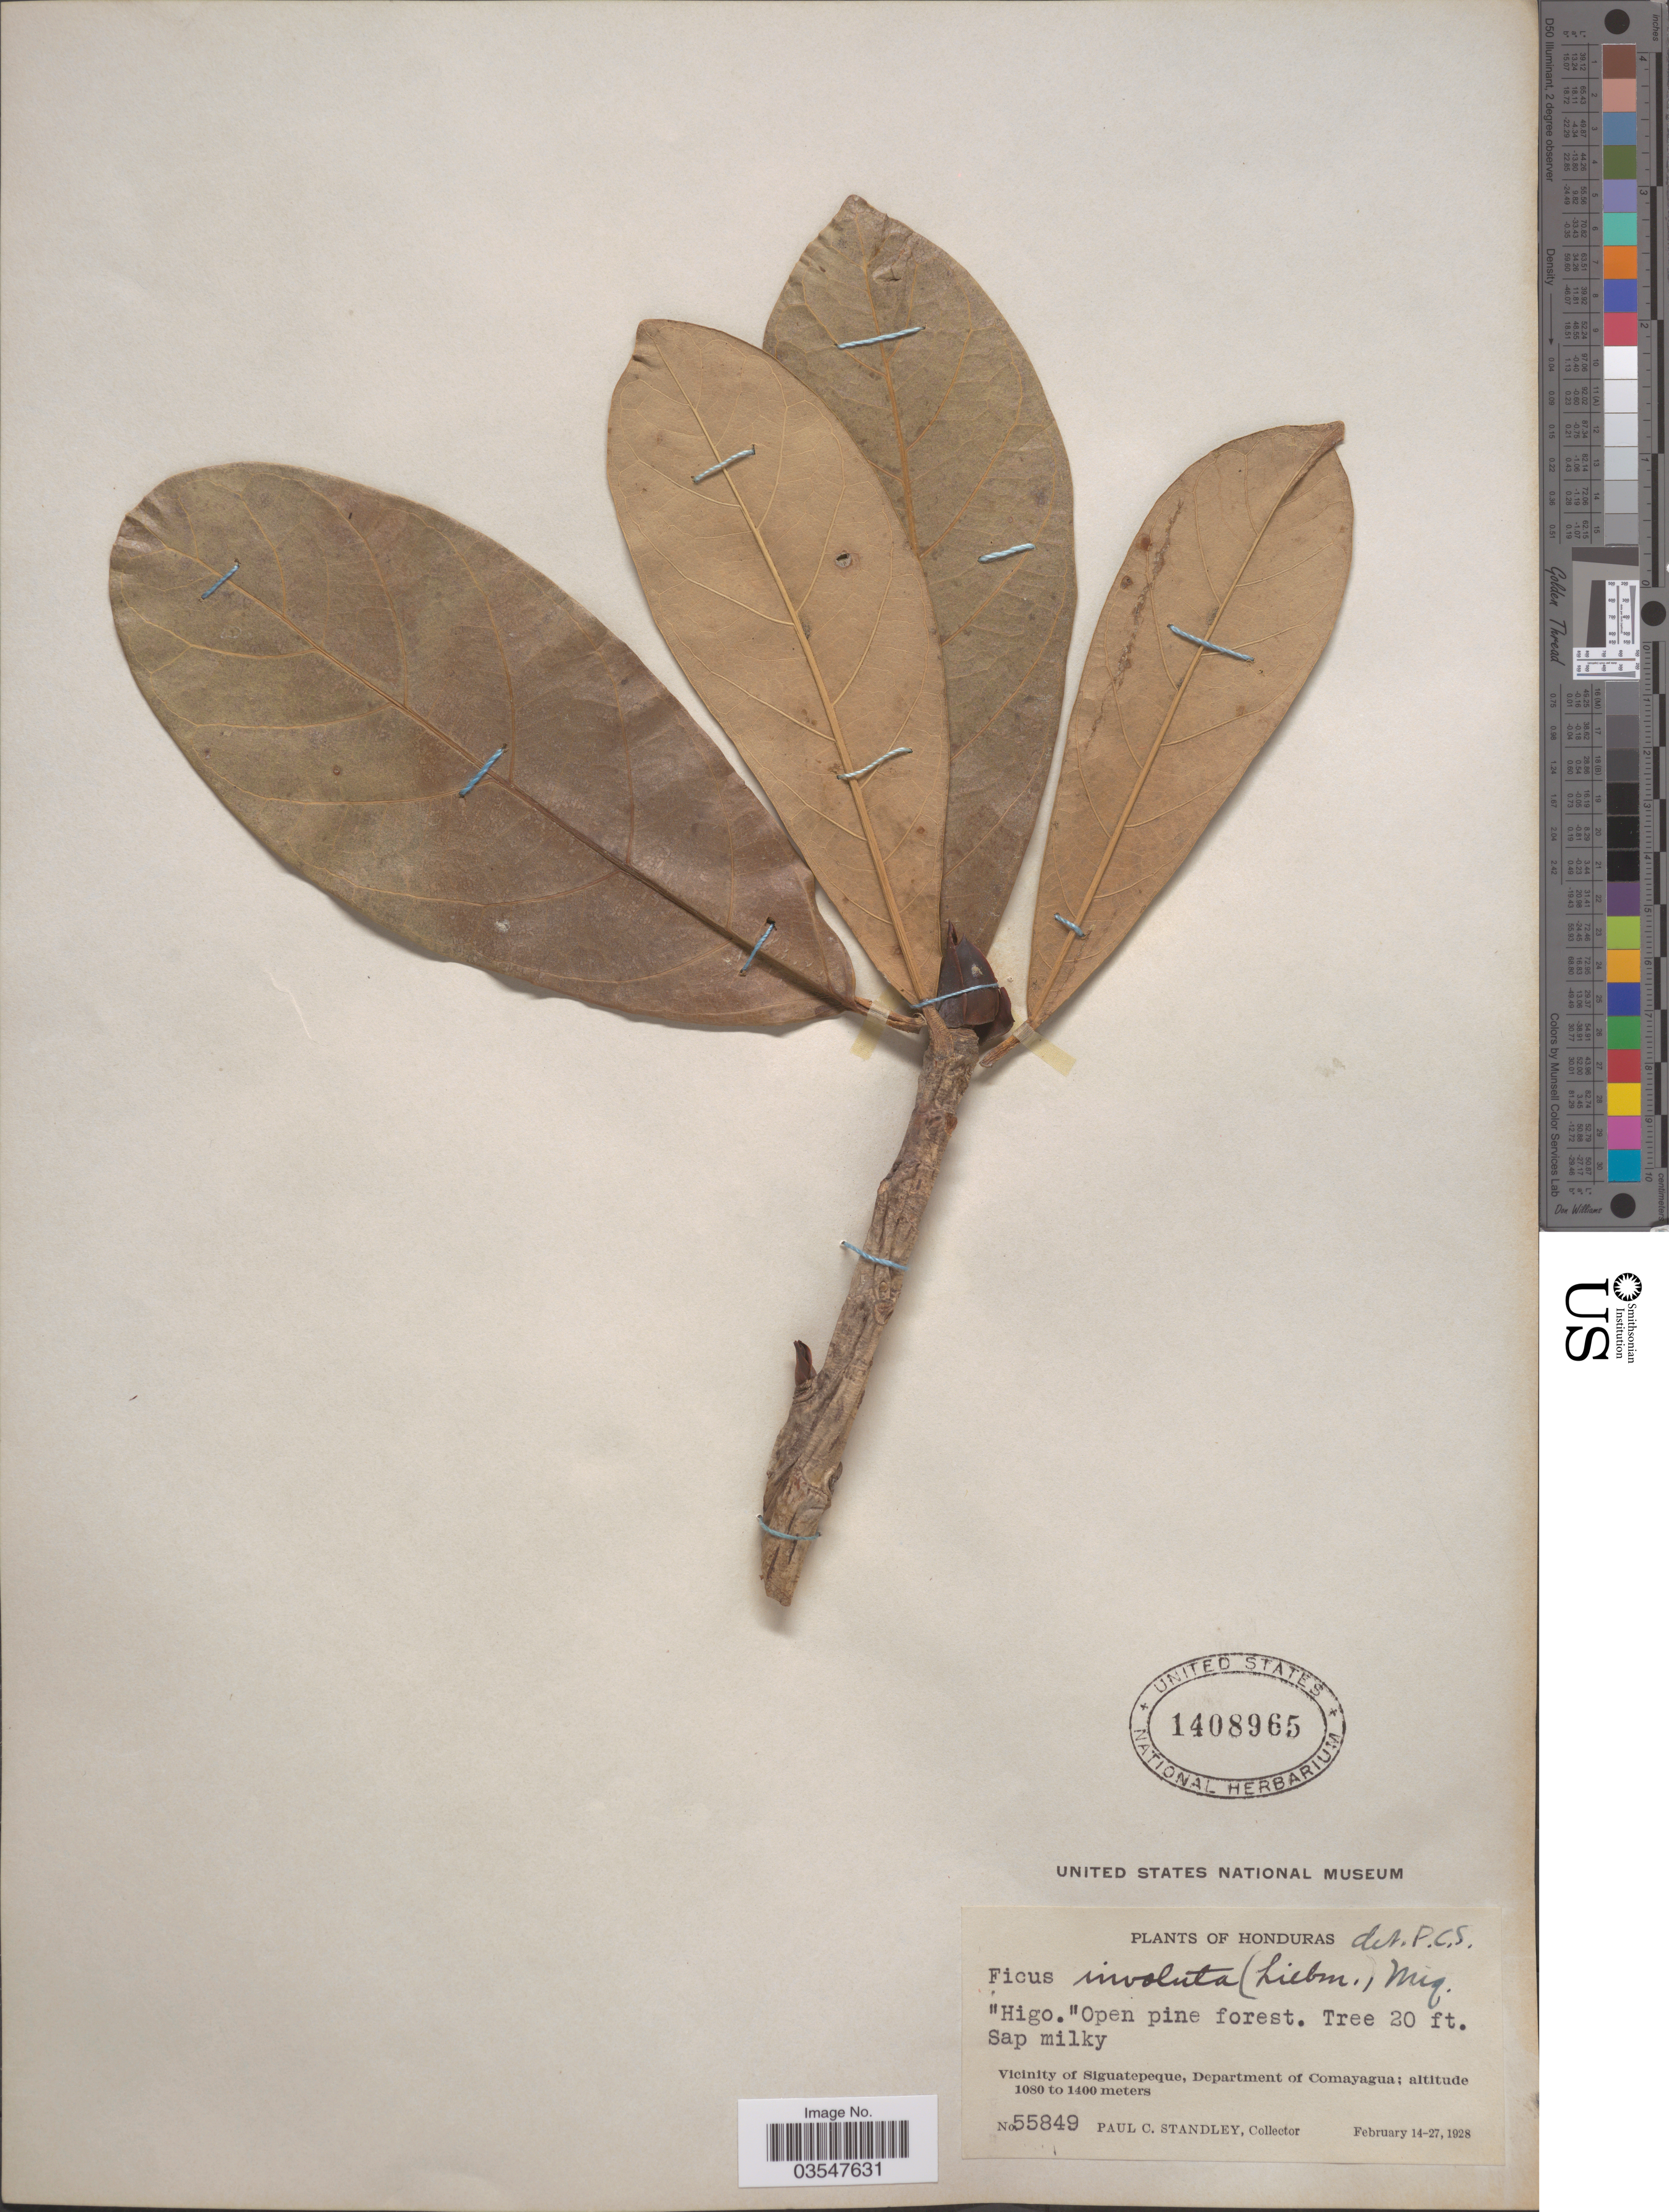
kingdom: Plantae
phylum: Tracheophyta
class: Magnoliopsida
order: Rosales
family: Moraceae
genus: Ficus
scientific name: Ficus obtusifolia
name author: Kunth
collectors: P. C. Standley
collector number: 55849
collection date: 1928-02-14/1928-02-27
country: Honduras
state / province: Comayagua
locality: Vicinity of Siguatepeque, Department of Comayagua.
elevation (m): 1080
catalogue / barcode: US 1408965